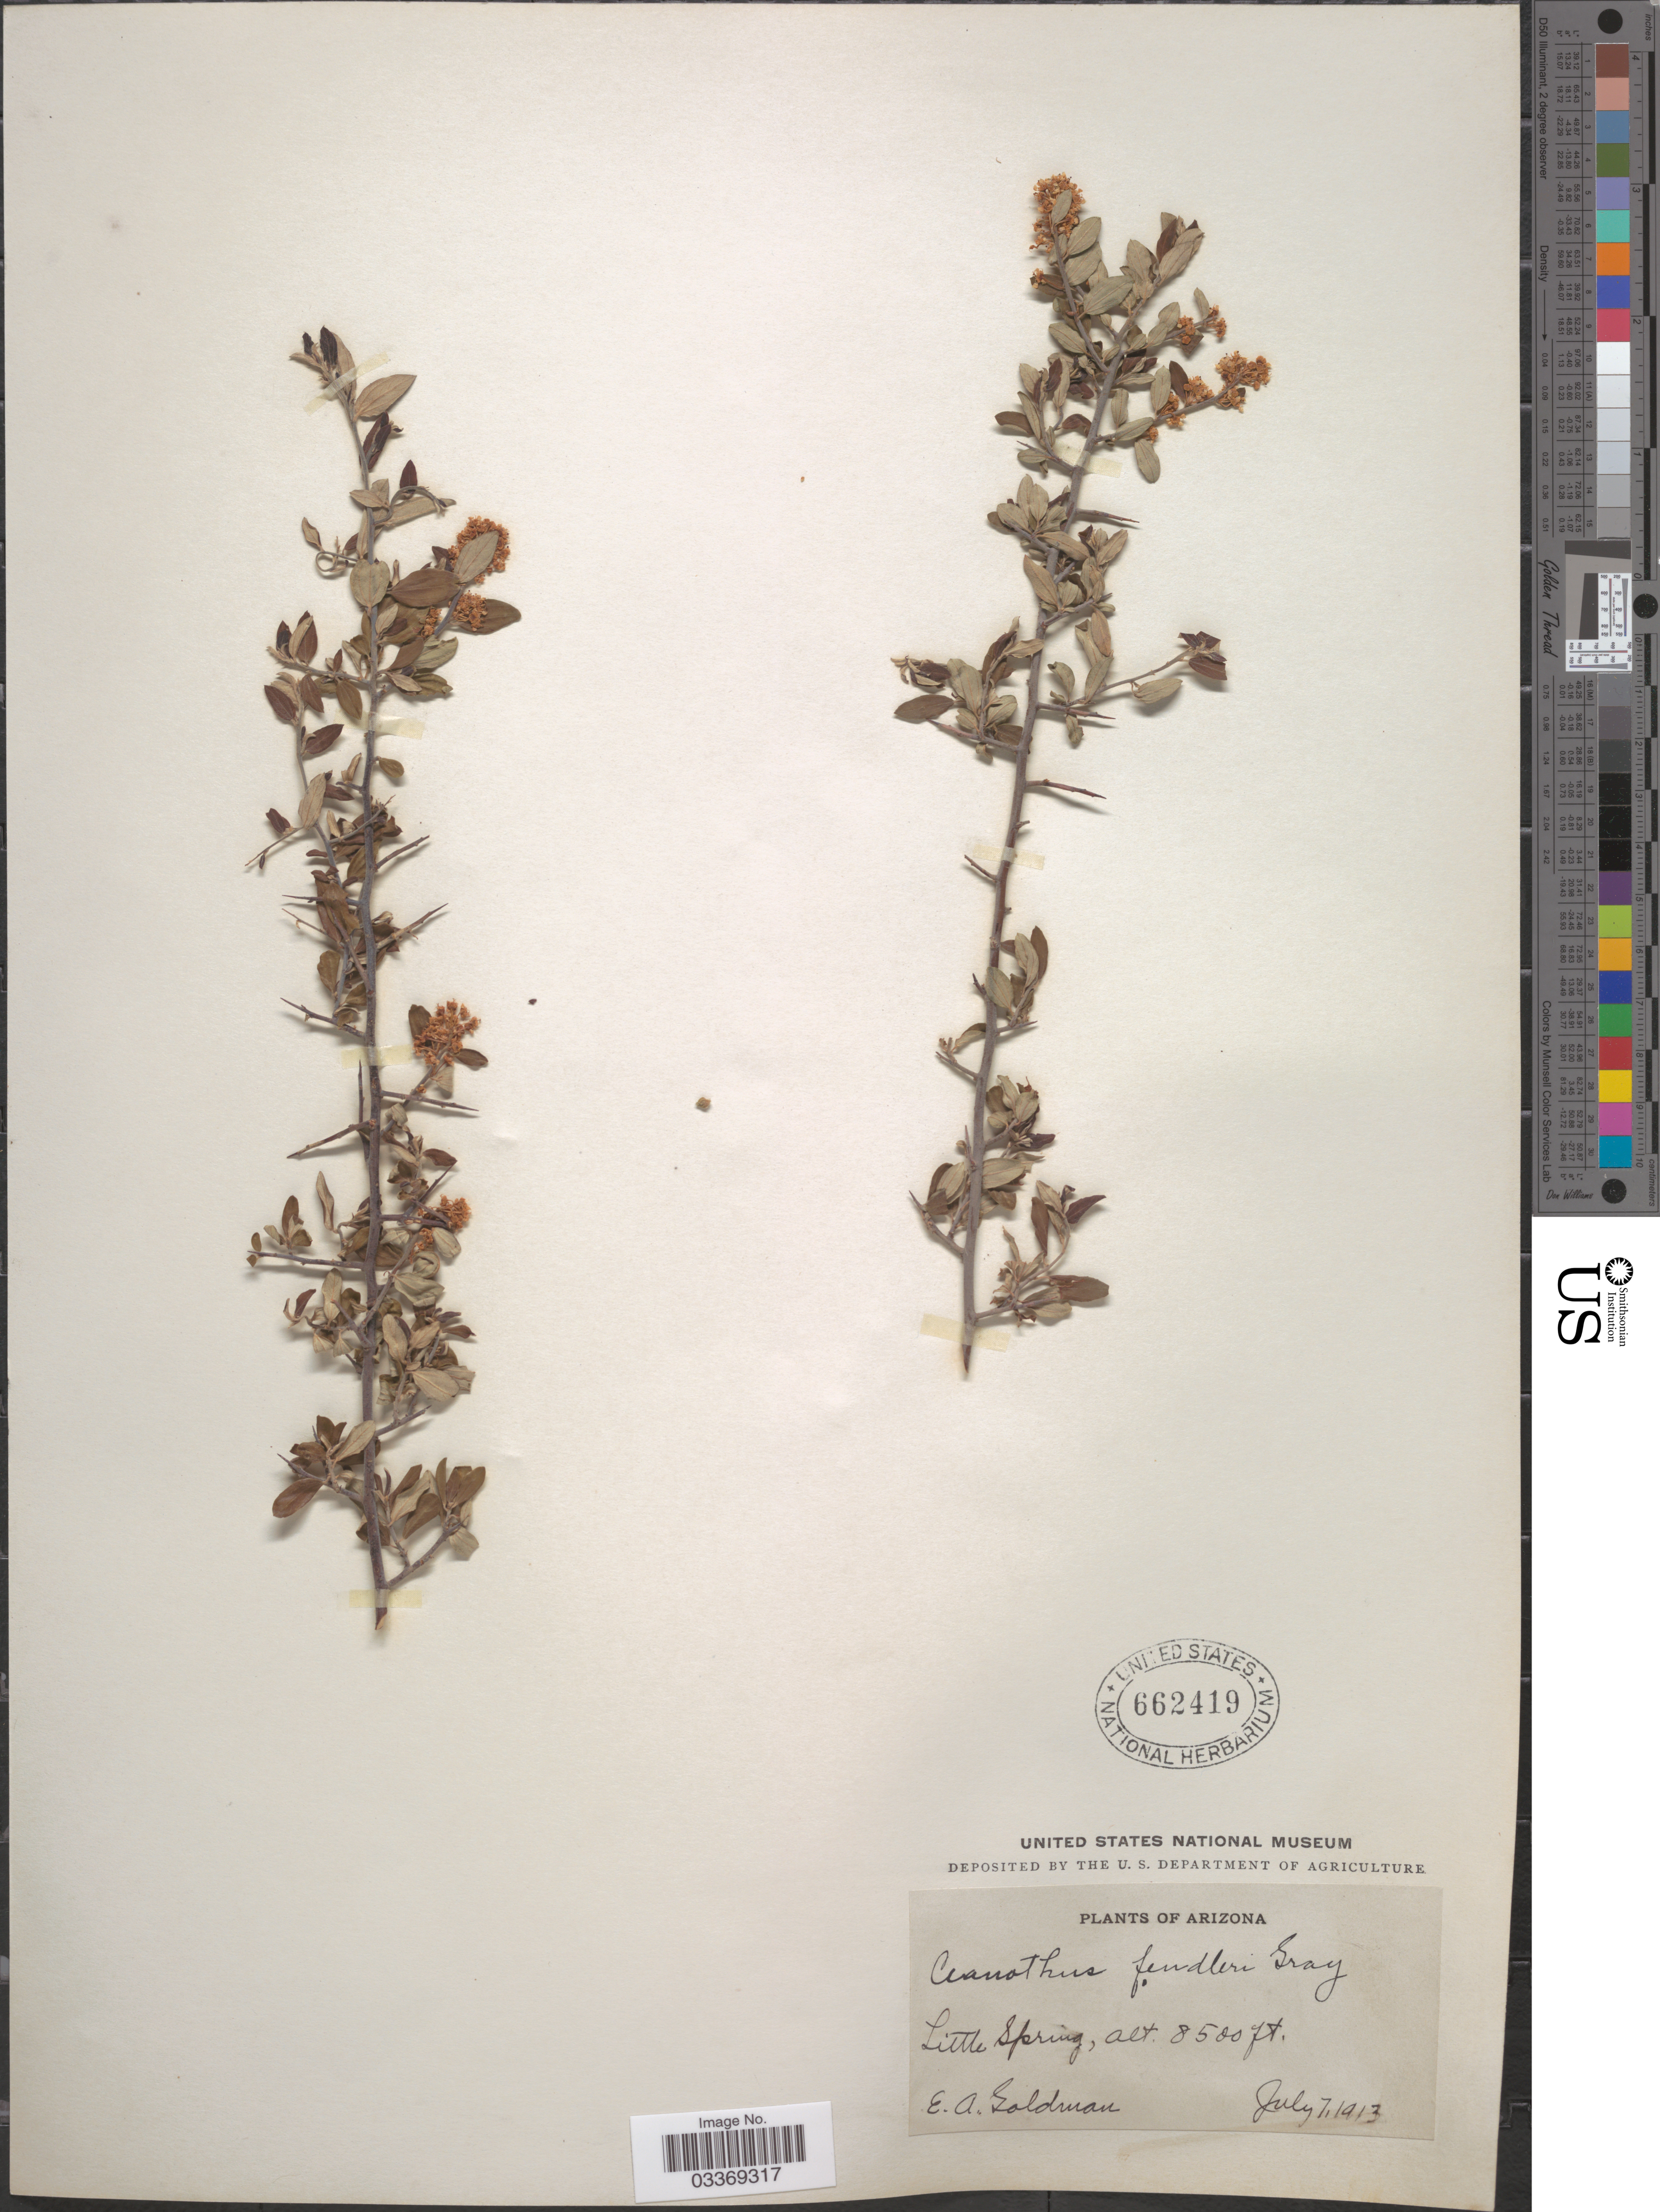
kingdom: Plantae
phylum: Tracheophyta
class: Magnoliopsida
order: Rosales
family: Rhamnaceae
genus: Ceanothus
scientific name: Ceanothus fendleri var. venosus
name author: (A. Gray) Trel.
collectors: E. A. Goldman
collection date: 1913-07-07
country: United States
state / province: Arizona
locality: Little Spring.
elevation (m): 2591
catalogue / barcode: US 662419